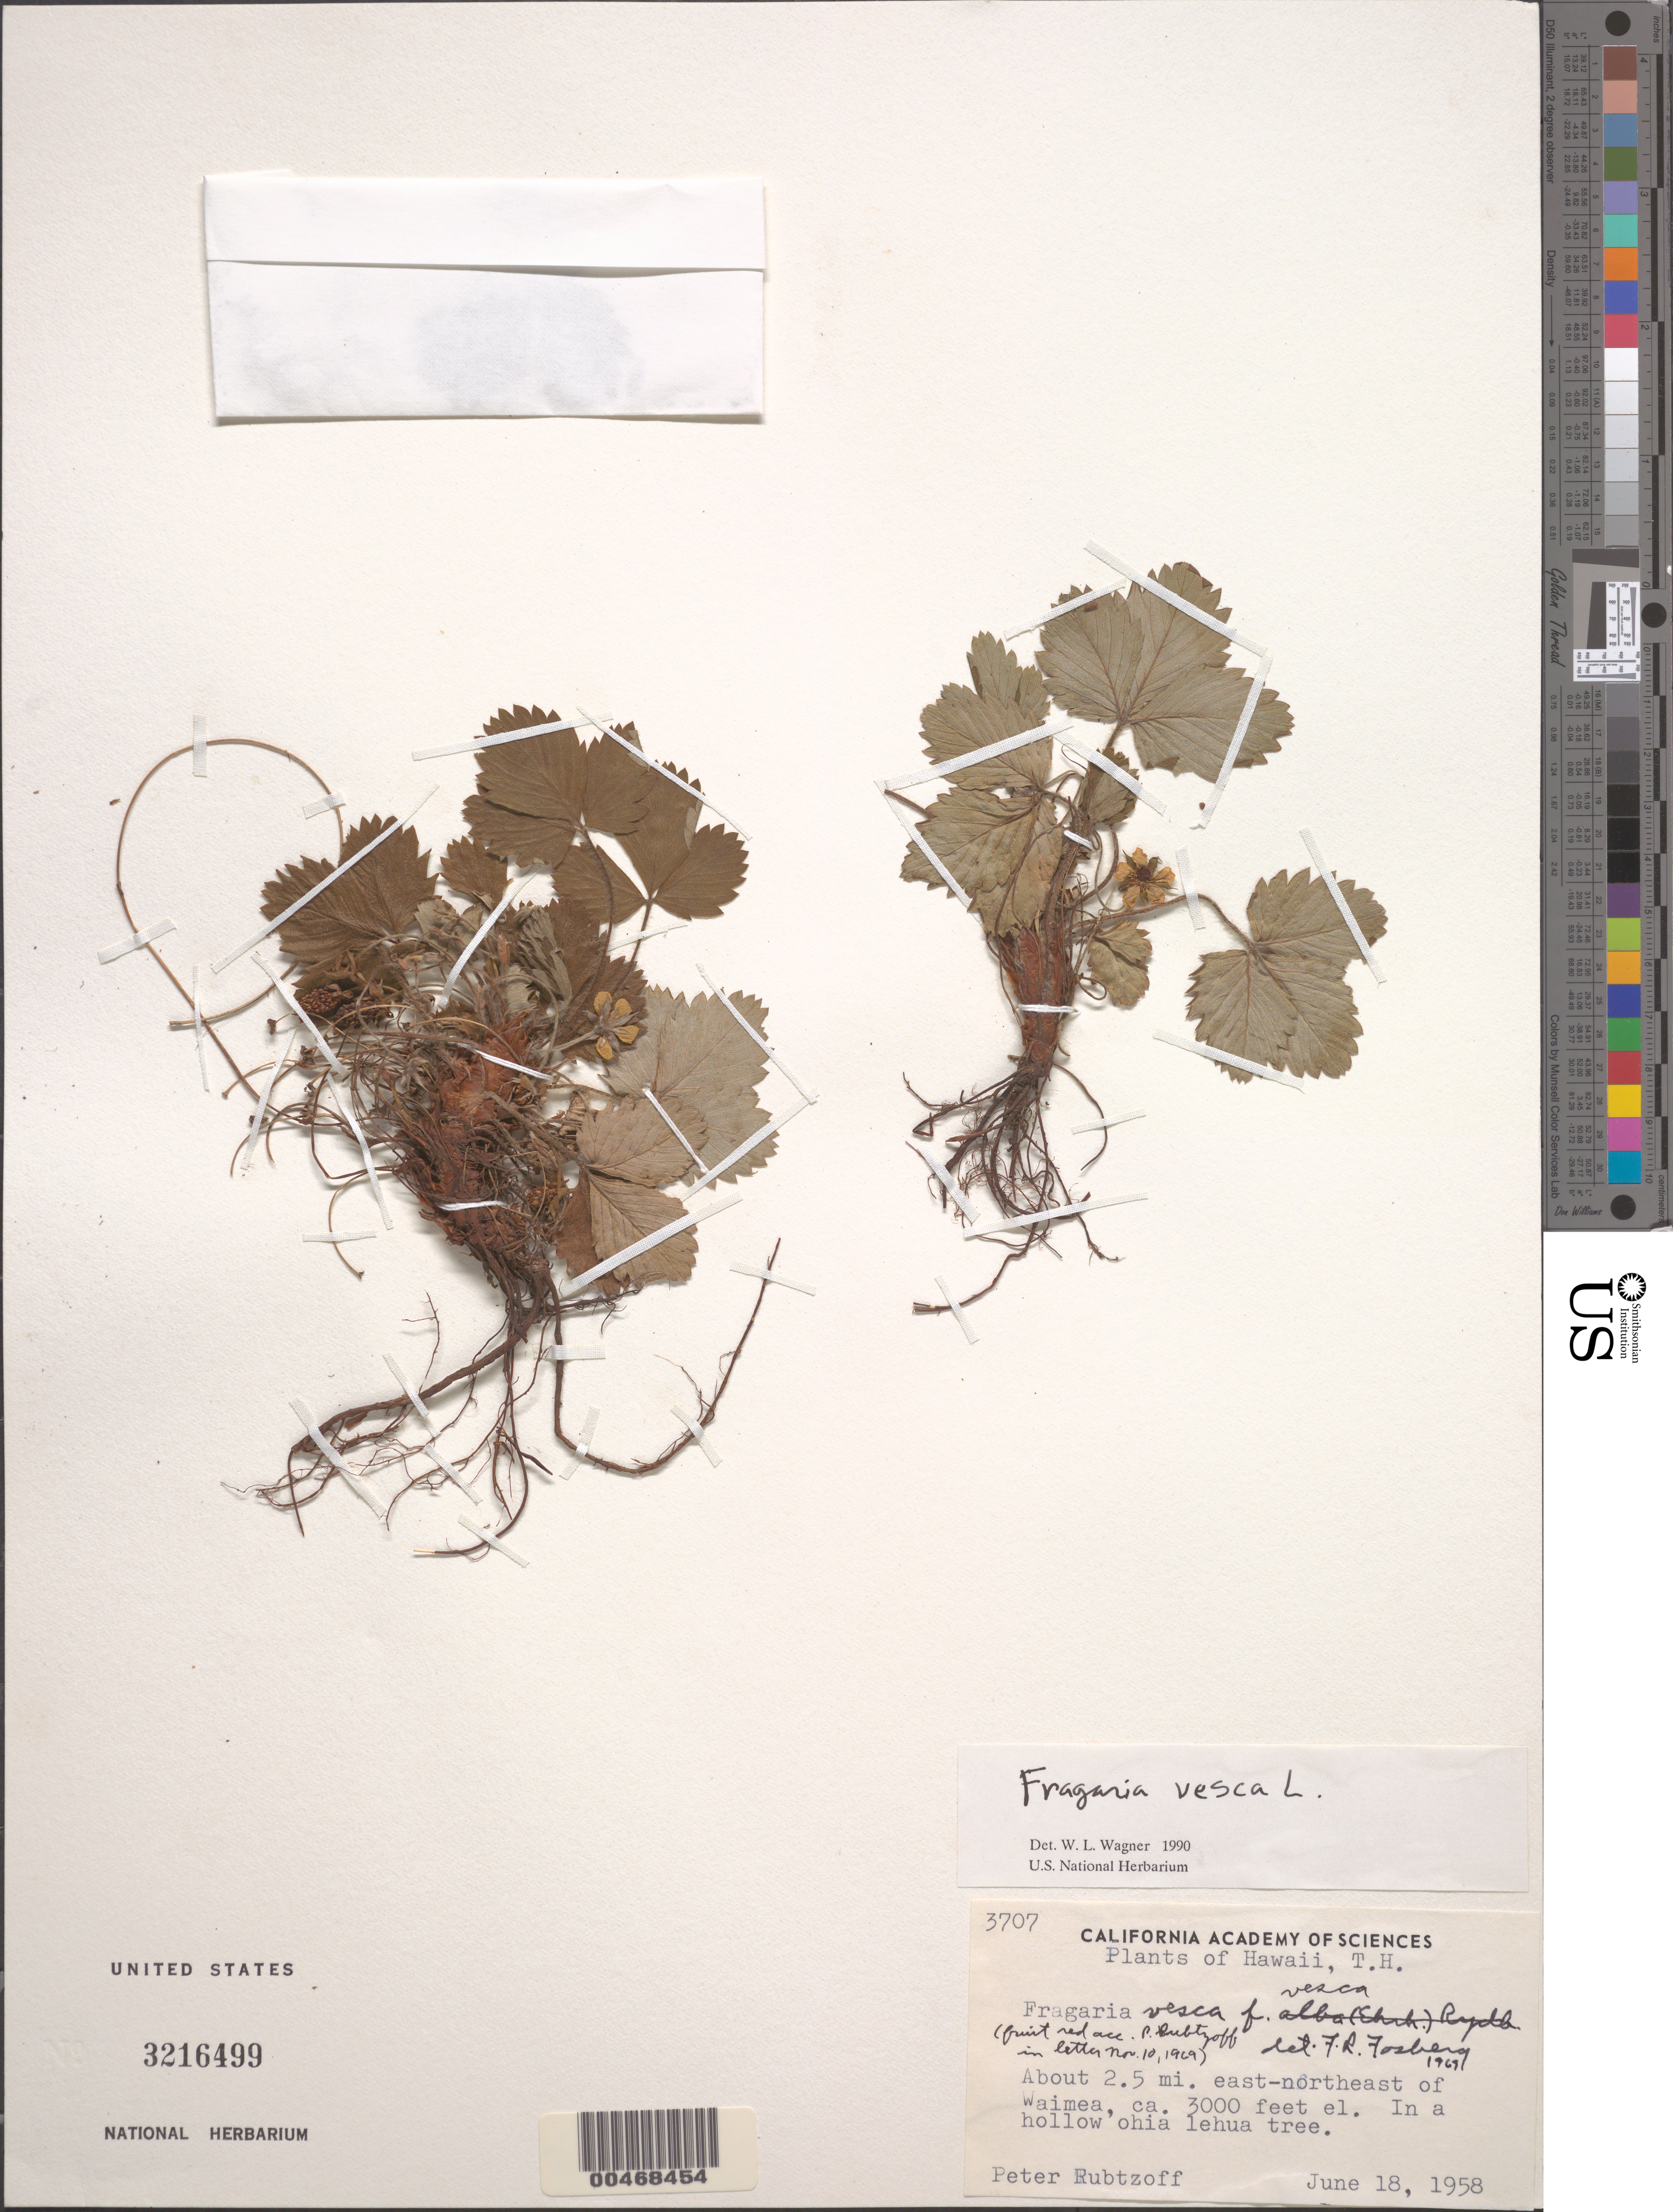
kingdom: Plantae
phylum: Tracheophyta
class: Magnoliopsida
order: Rosales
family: Rosaceae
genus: Fragaria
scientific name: Fragaria vesca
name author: L.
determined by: Wagner, W. L., (BOT), Smithsonian Institution - National Museum of Natural History (UNITED STATES)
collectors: P. Rubtzoff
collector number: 3707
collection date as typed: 18 Jun 1958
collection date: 1958-06-18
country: United States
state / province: Hawaii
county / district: Hawaii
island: Hawaii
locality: About 2.5 mi E-NE of Waimea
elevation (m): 914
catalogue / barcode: US 3216499